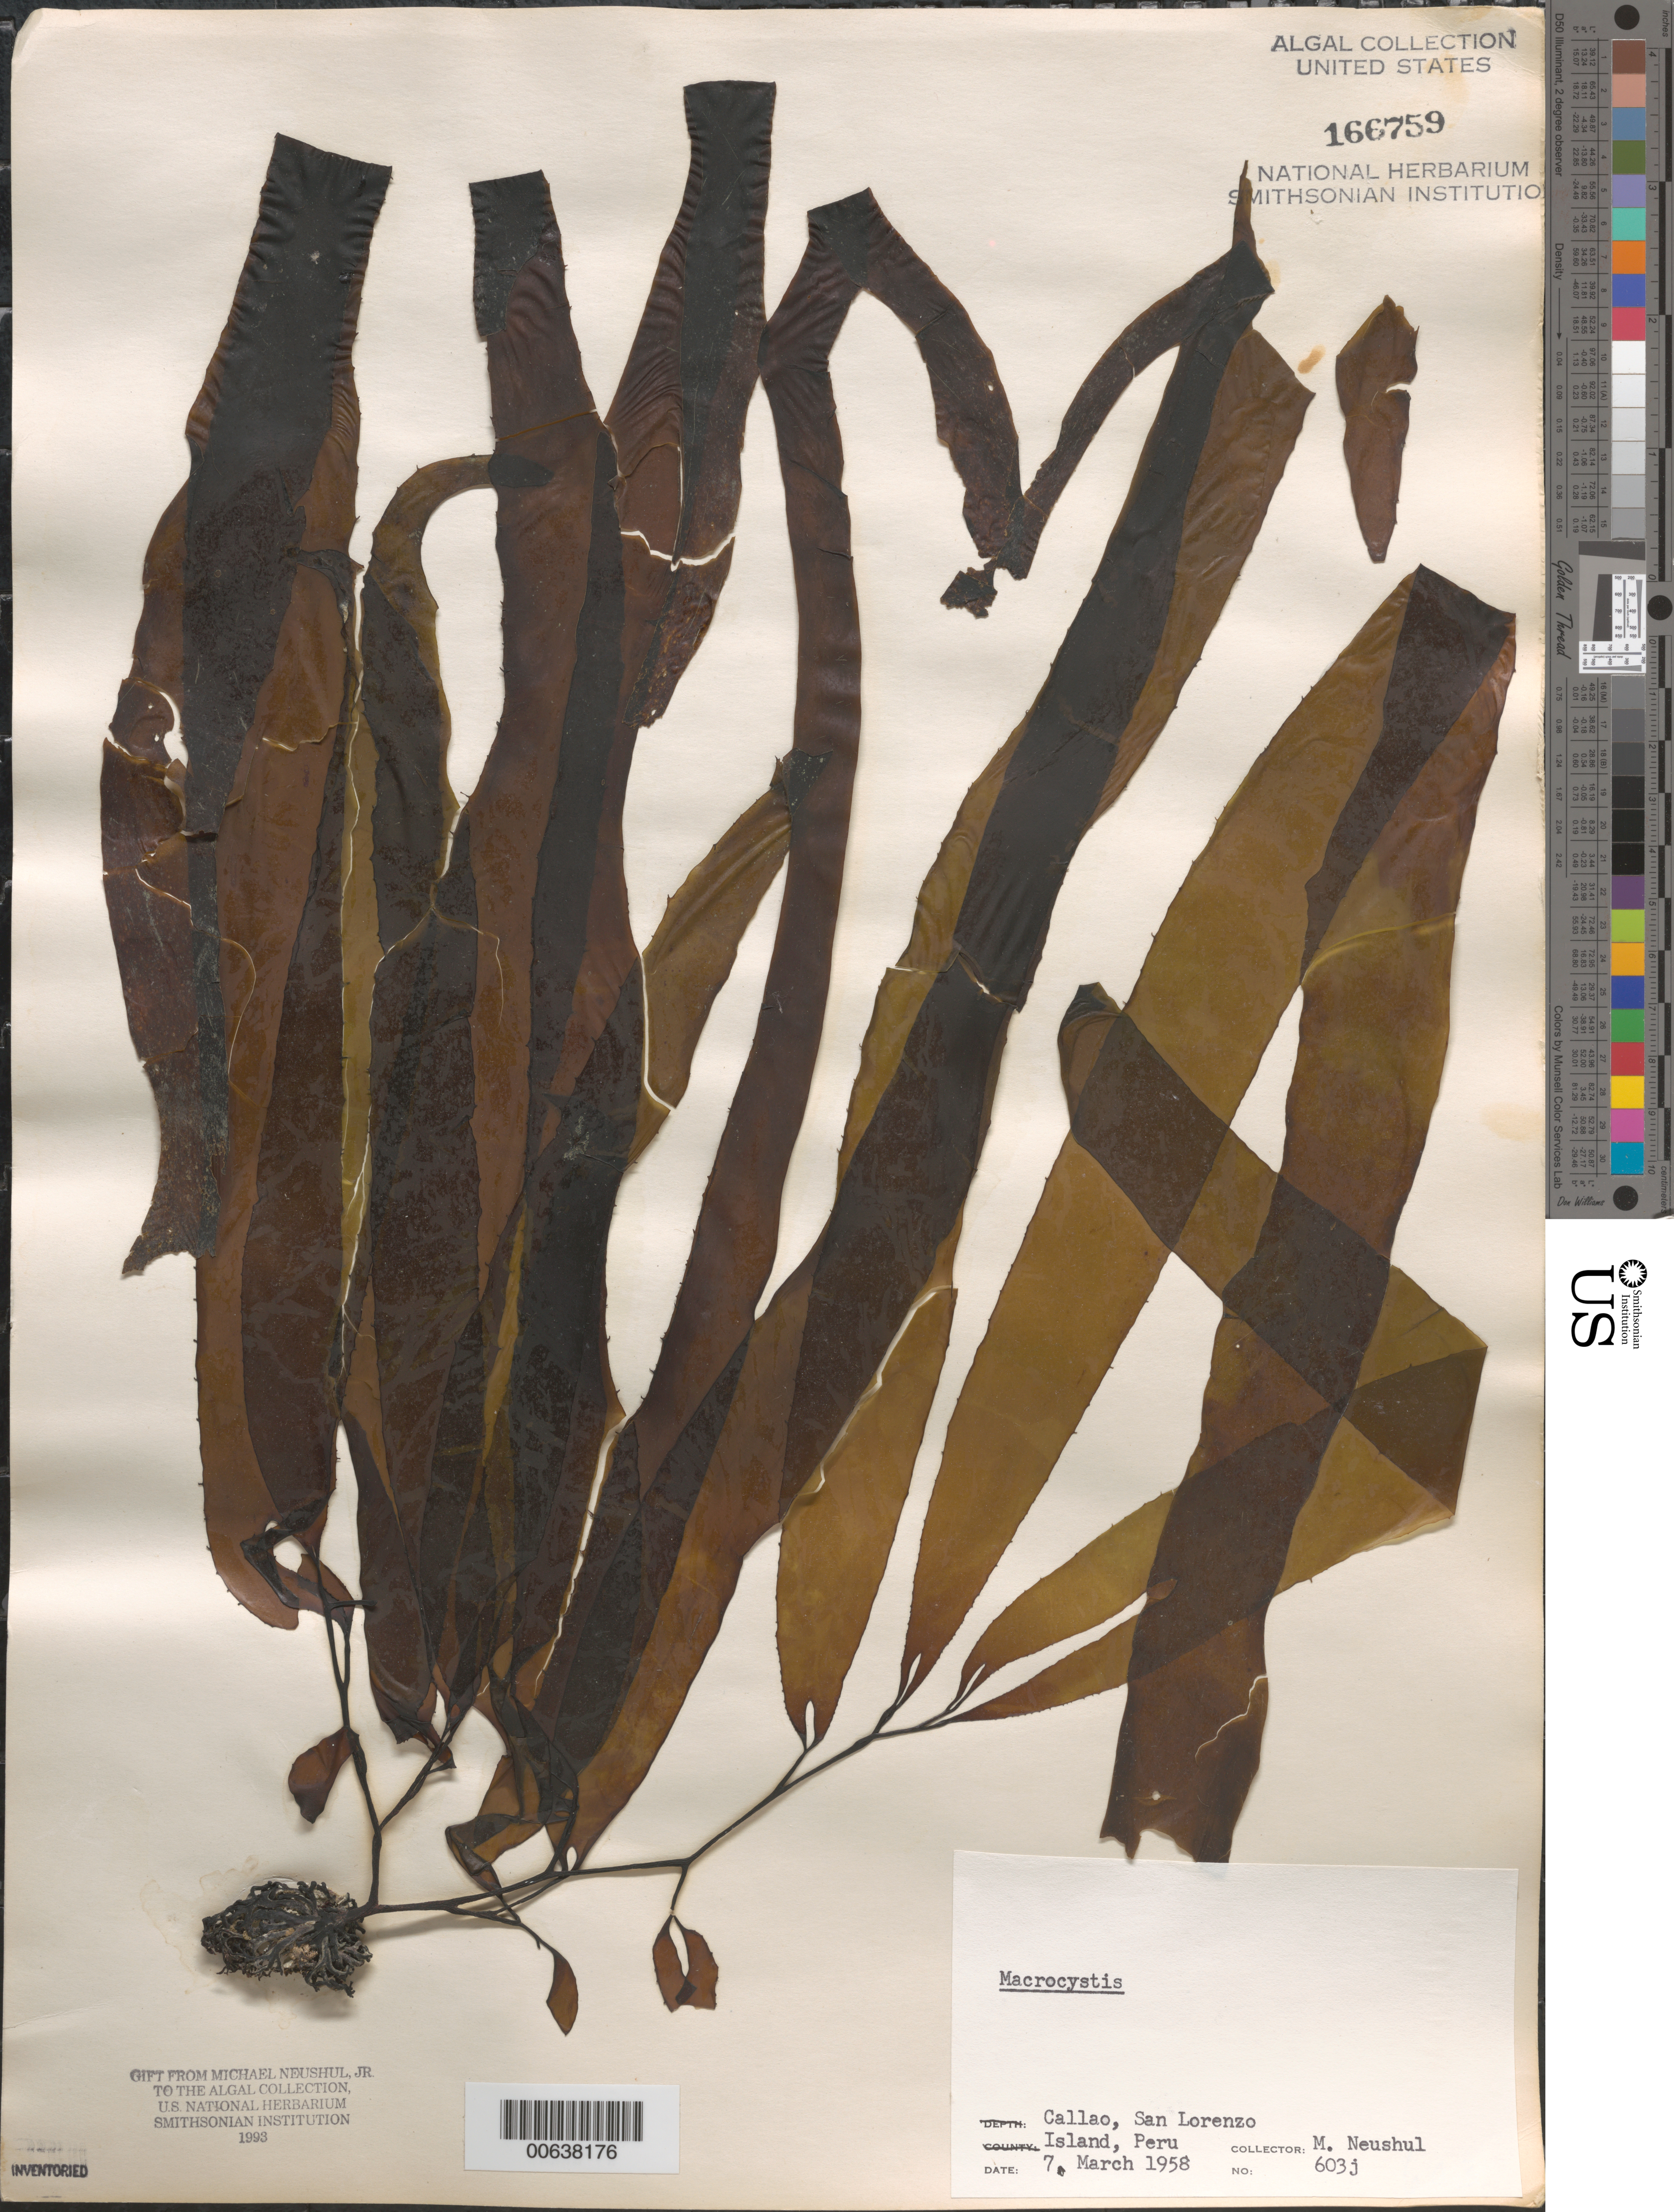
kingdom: Chromista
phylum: Ochrophyta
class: Phaeophyceae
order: Laminariales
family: Laminariaceae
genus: Macrocystis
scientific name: Macrocystis sp.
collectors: M. Neushul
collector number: Neushul 603j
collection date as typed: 07 Mar 1958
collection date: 1958-03-07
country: Peru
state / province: Callao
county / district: Callao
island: Isla San Lorenzo (San Lorenzo Island)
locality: Callao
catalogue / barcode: US 166759